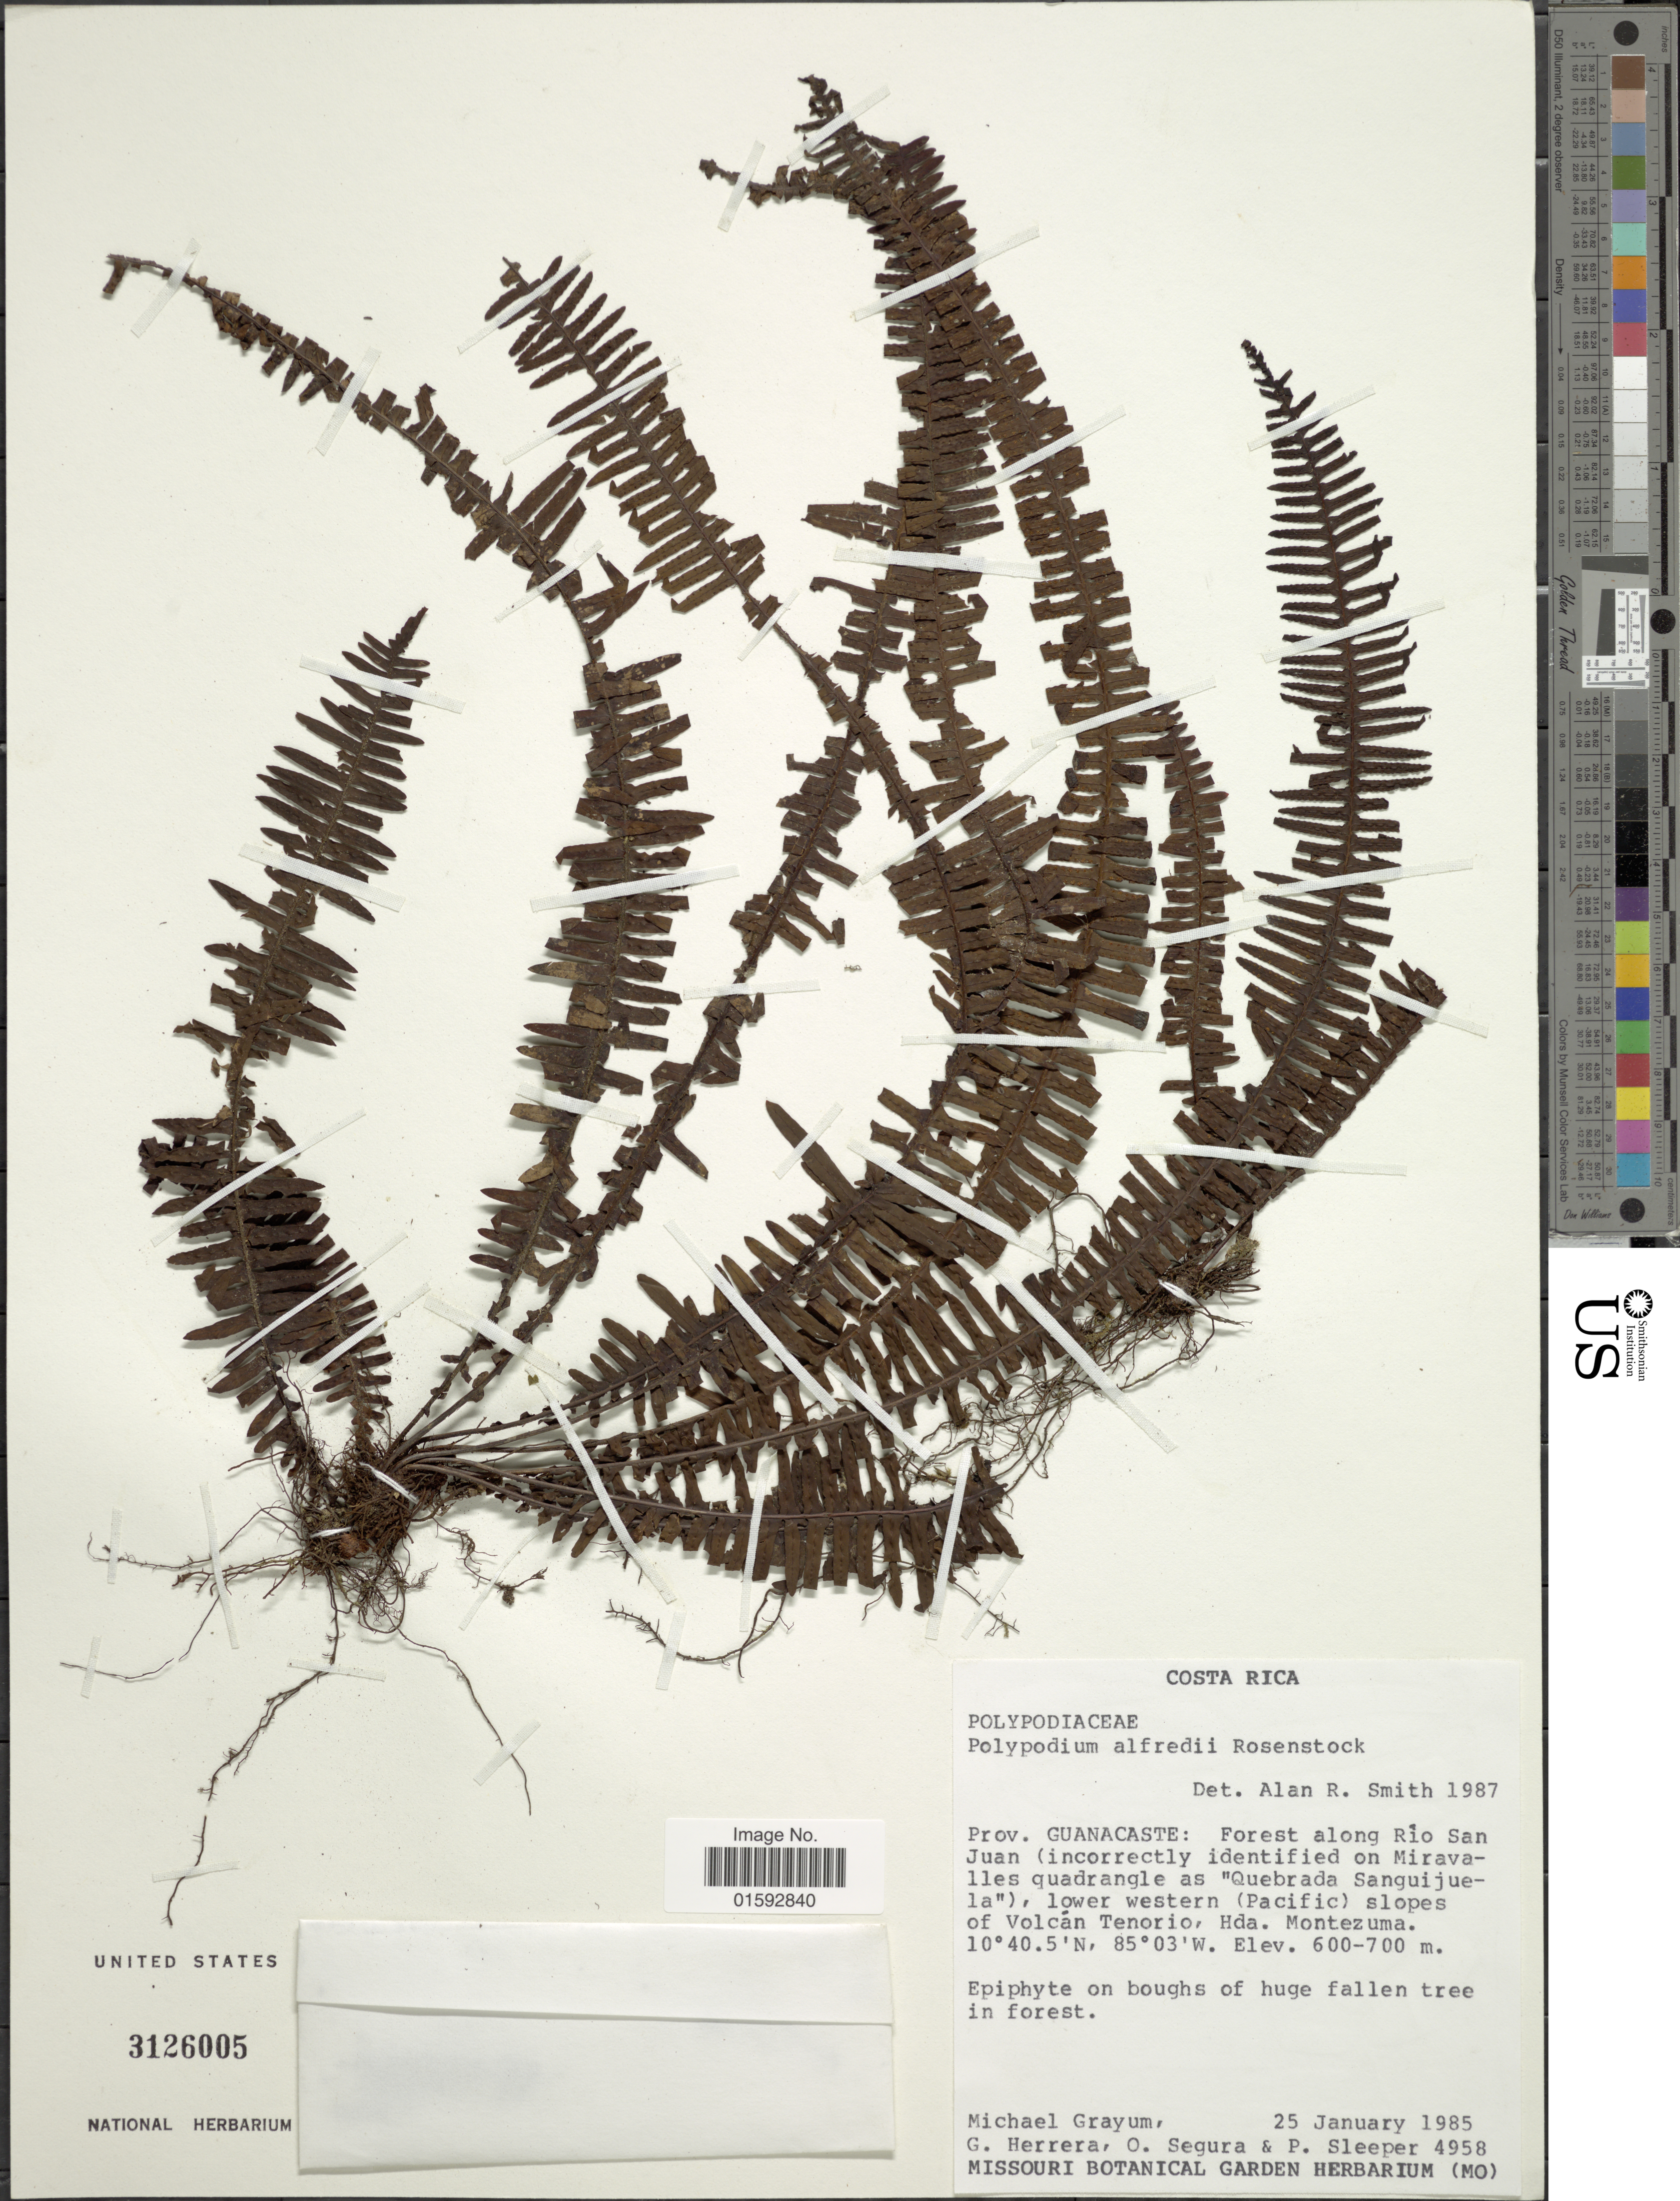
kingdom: Plantae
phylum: Tracheophyta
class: Polypodiopsida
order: Polypodiales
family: Polypodiaceae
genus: Pecluma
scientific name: Pecluma alfredii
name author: (Rosenst.) M.G. Price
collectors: M. H. Grayum, G. Herrera, O. Segura & P. Sleeper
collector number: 4958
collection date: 1985-01-25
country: Costa Rica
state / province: Guanacaste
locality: Forest along Rio San Juan (incorrectly identified on Miravalles quadrangle as "Quebrada Sanguijuela"), lower western (Pacific) slopes of Volcan Tenorio, Hda. Montezuma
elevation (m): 600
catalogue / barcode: US 3126005